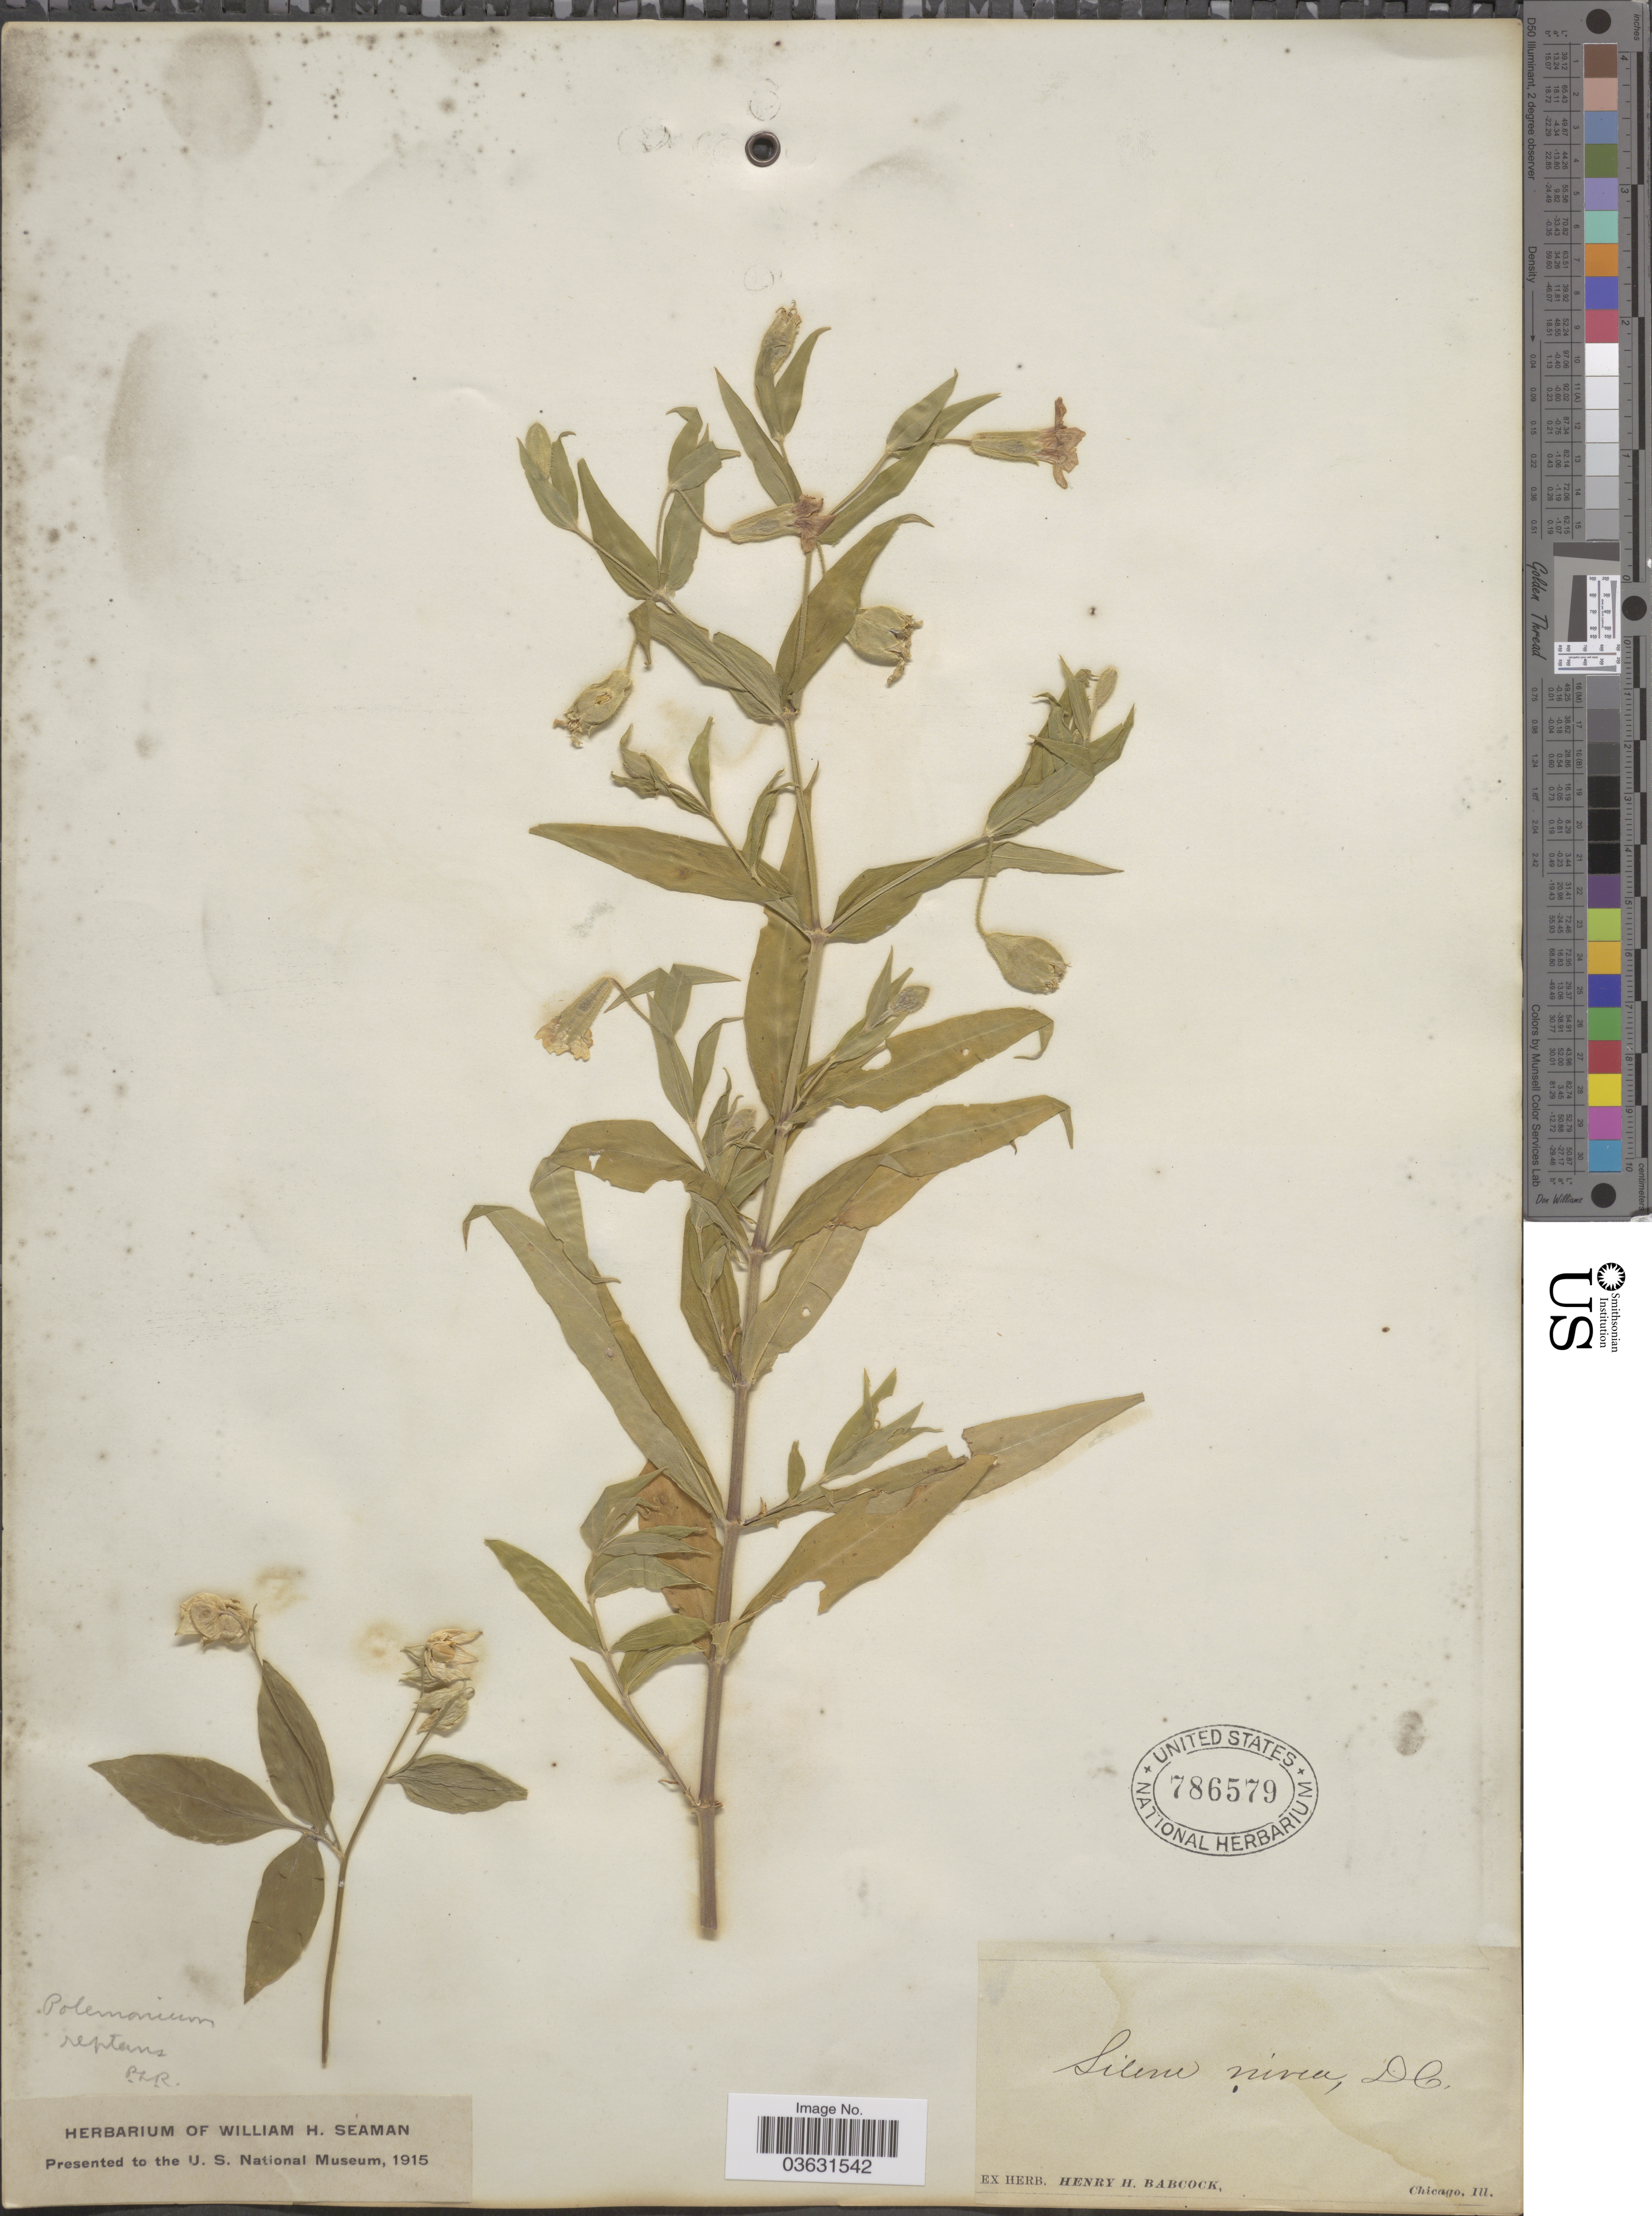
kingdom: Plantae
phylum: Tracheophyta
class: Magnoliopsida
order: Caryophyllales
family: Caryophyllaceae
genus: Silene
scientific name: Silene nivea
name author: (Nutt.) Muhl. ex DC.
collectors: ex herb. H. H. Babcock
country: United States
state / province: Illinois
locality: Chicago.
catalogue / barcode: US 786579